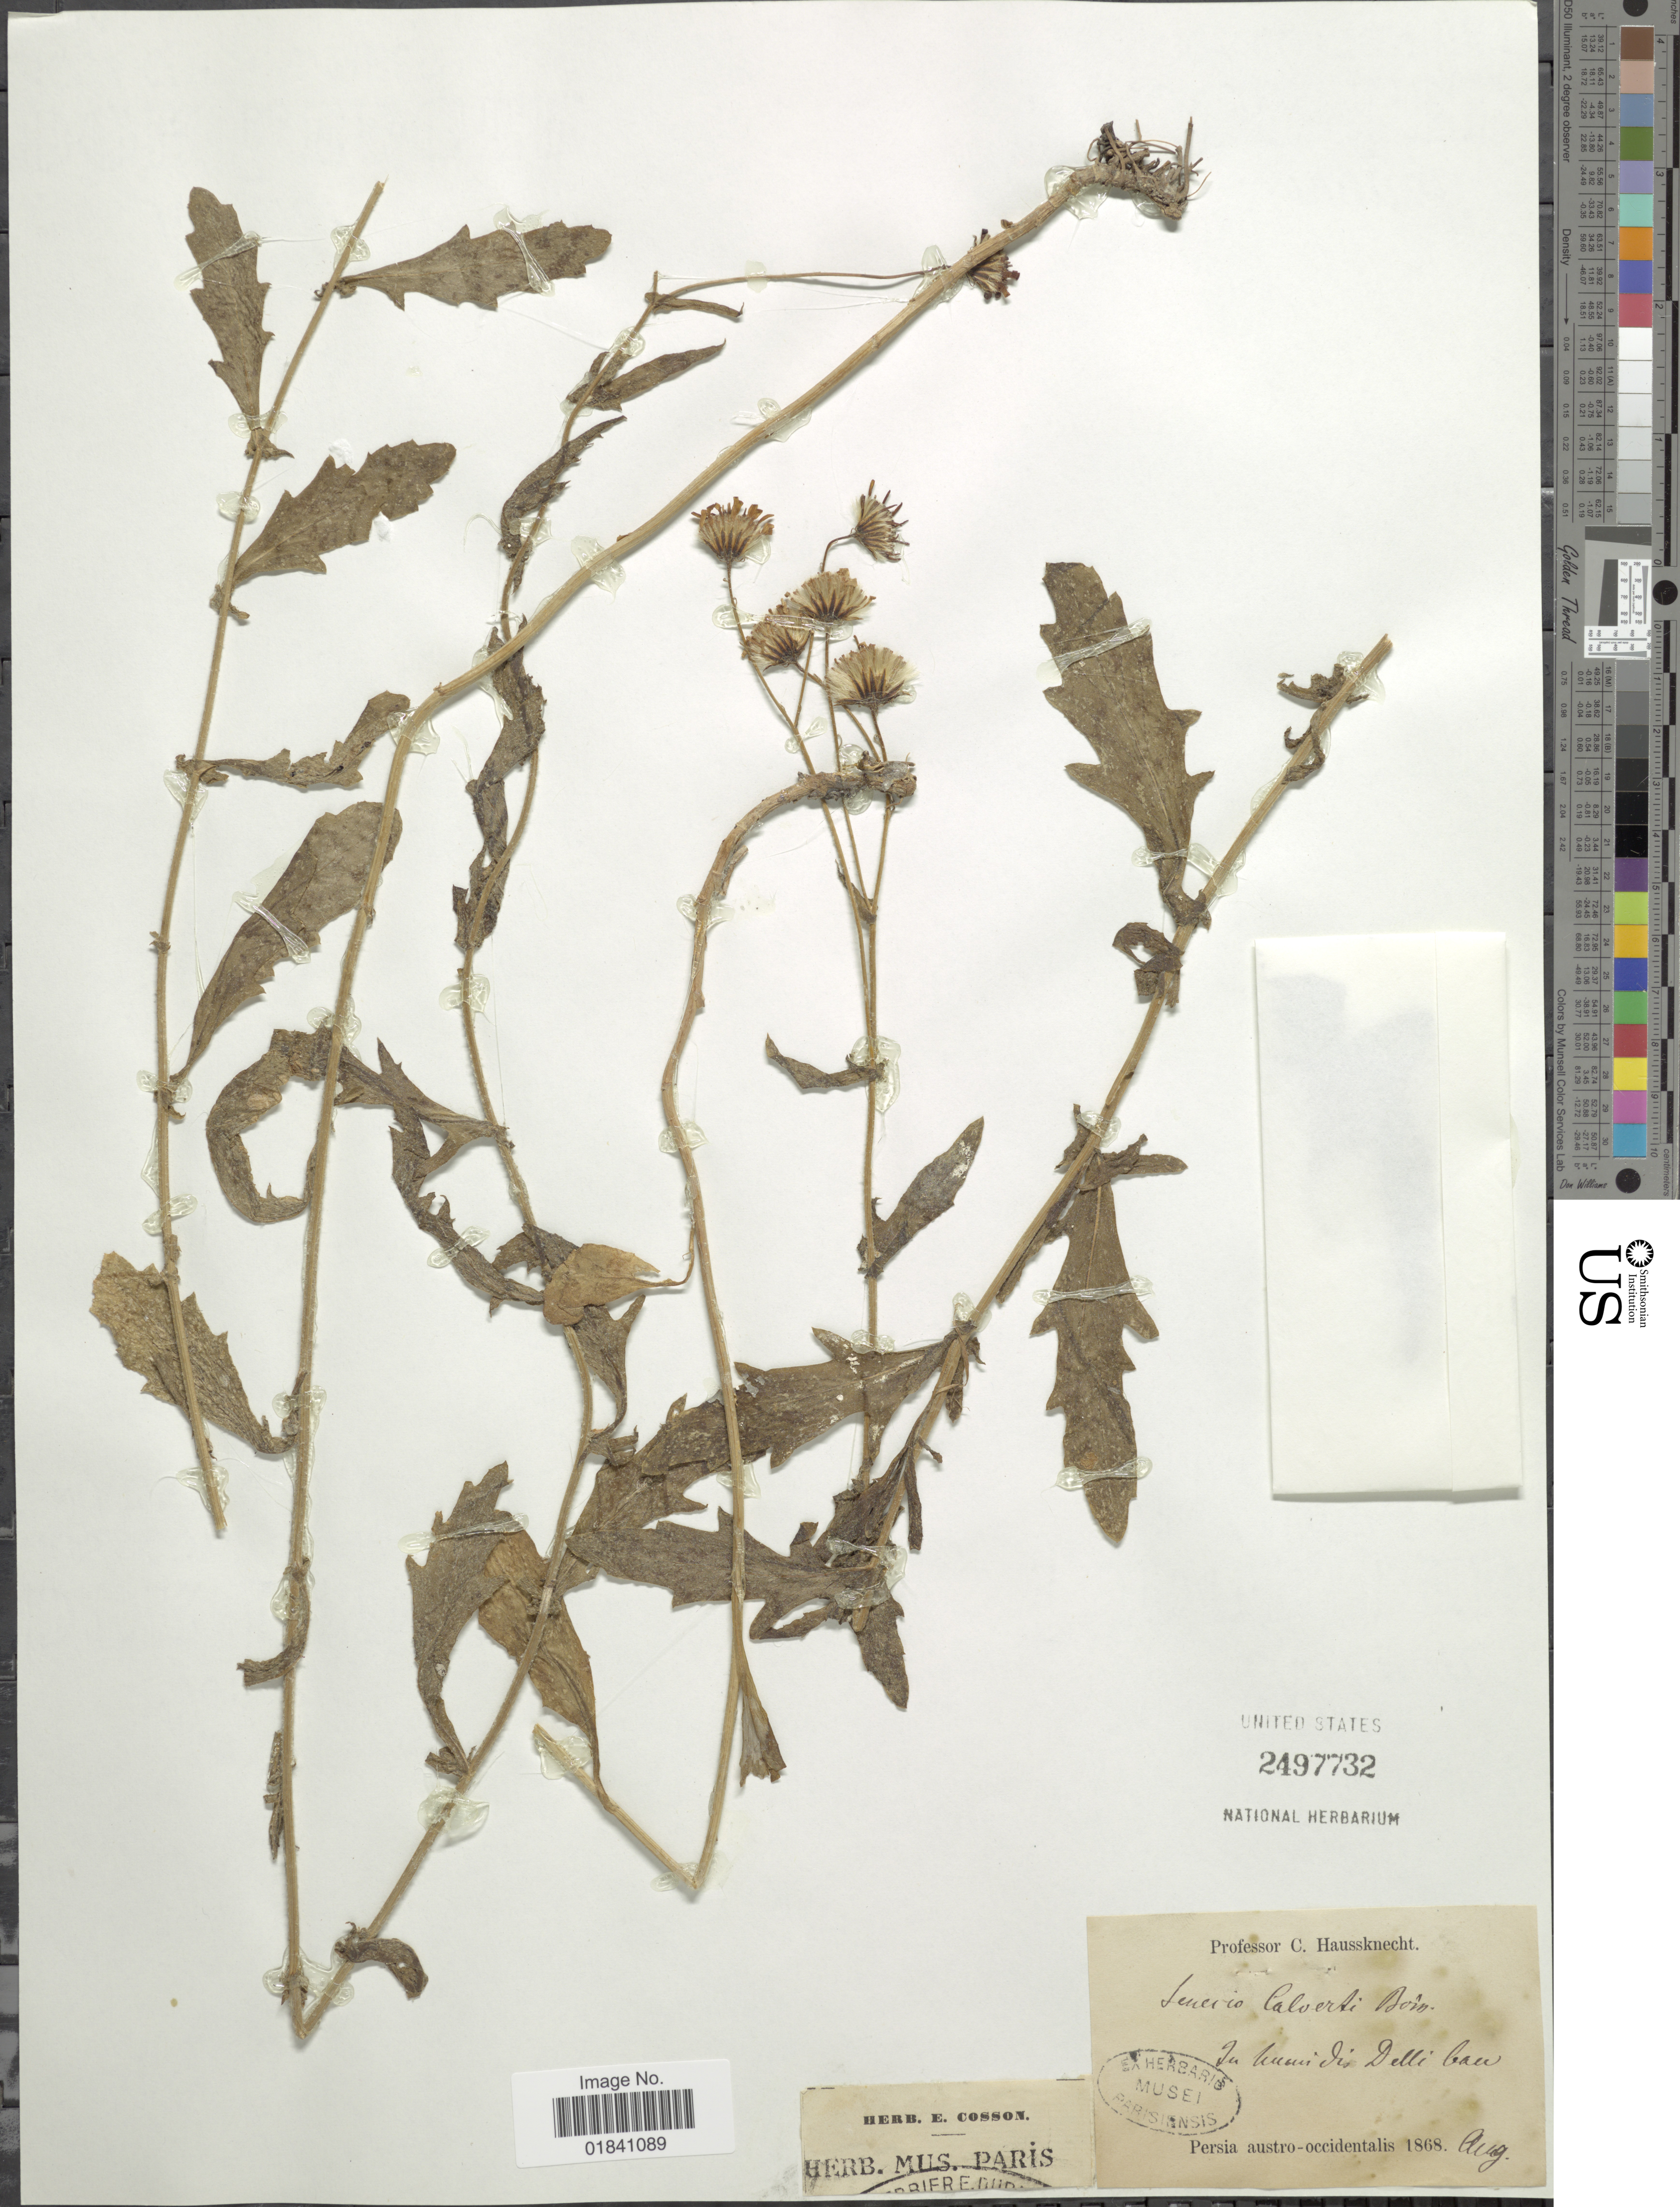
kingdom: Plantae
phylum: Tracheophyta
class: Magnoliopsida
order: Asterales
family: Asteraceae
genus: Senecio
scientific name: Senecio calverti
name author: Boiss.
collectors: C. Haussknecht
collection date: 1868-08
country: Iran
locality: Delli bau. Persia austro-occidentalis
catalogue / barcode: US 2497732